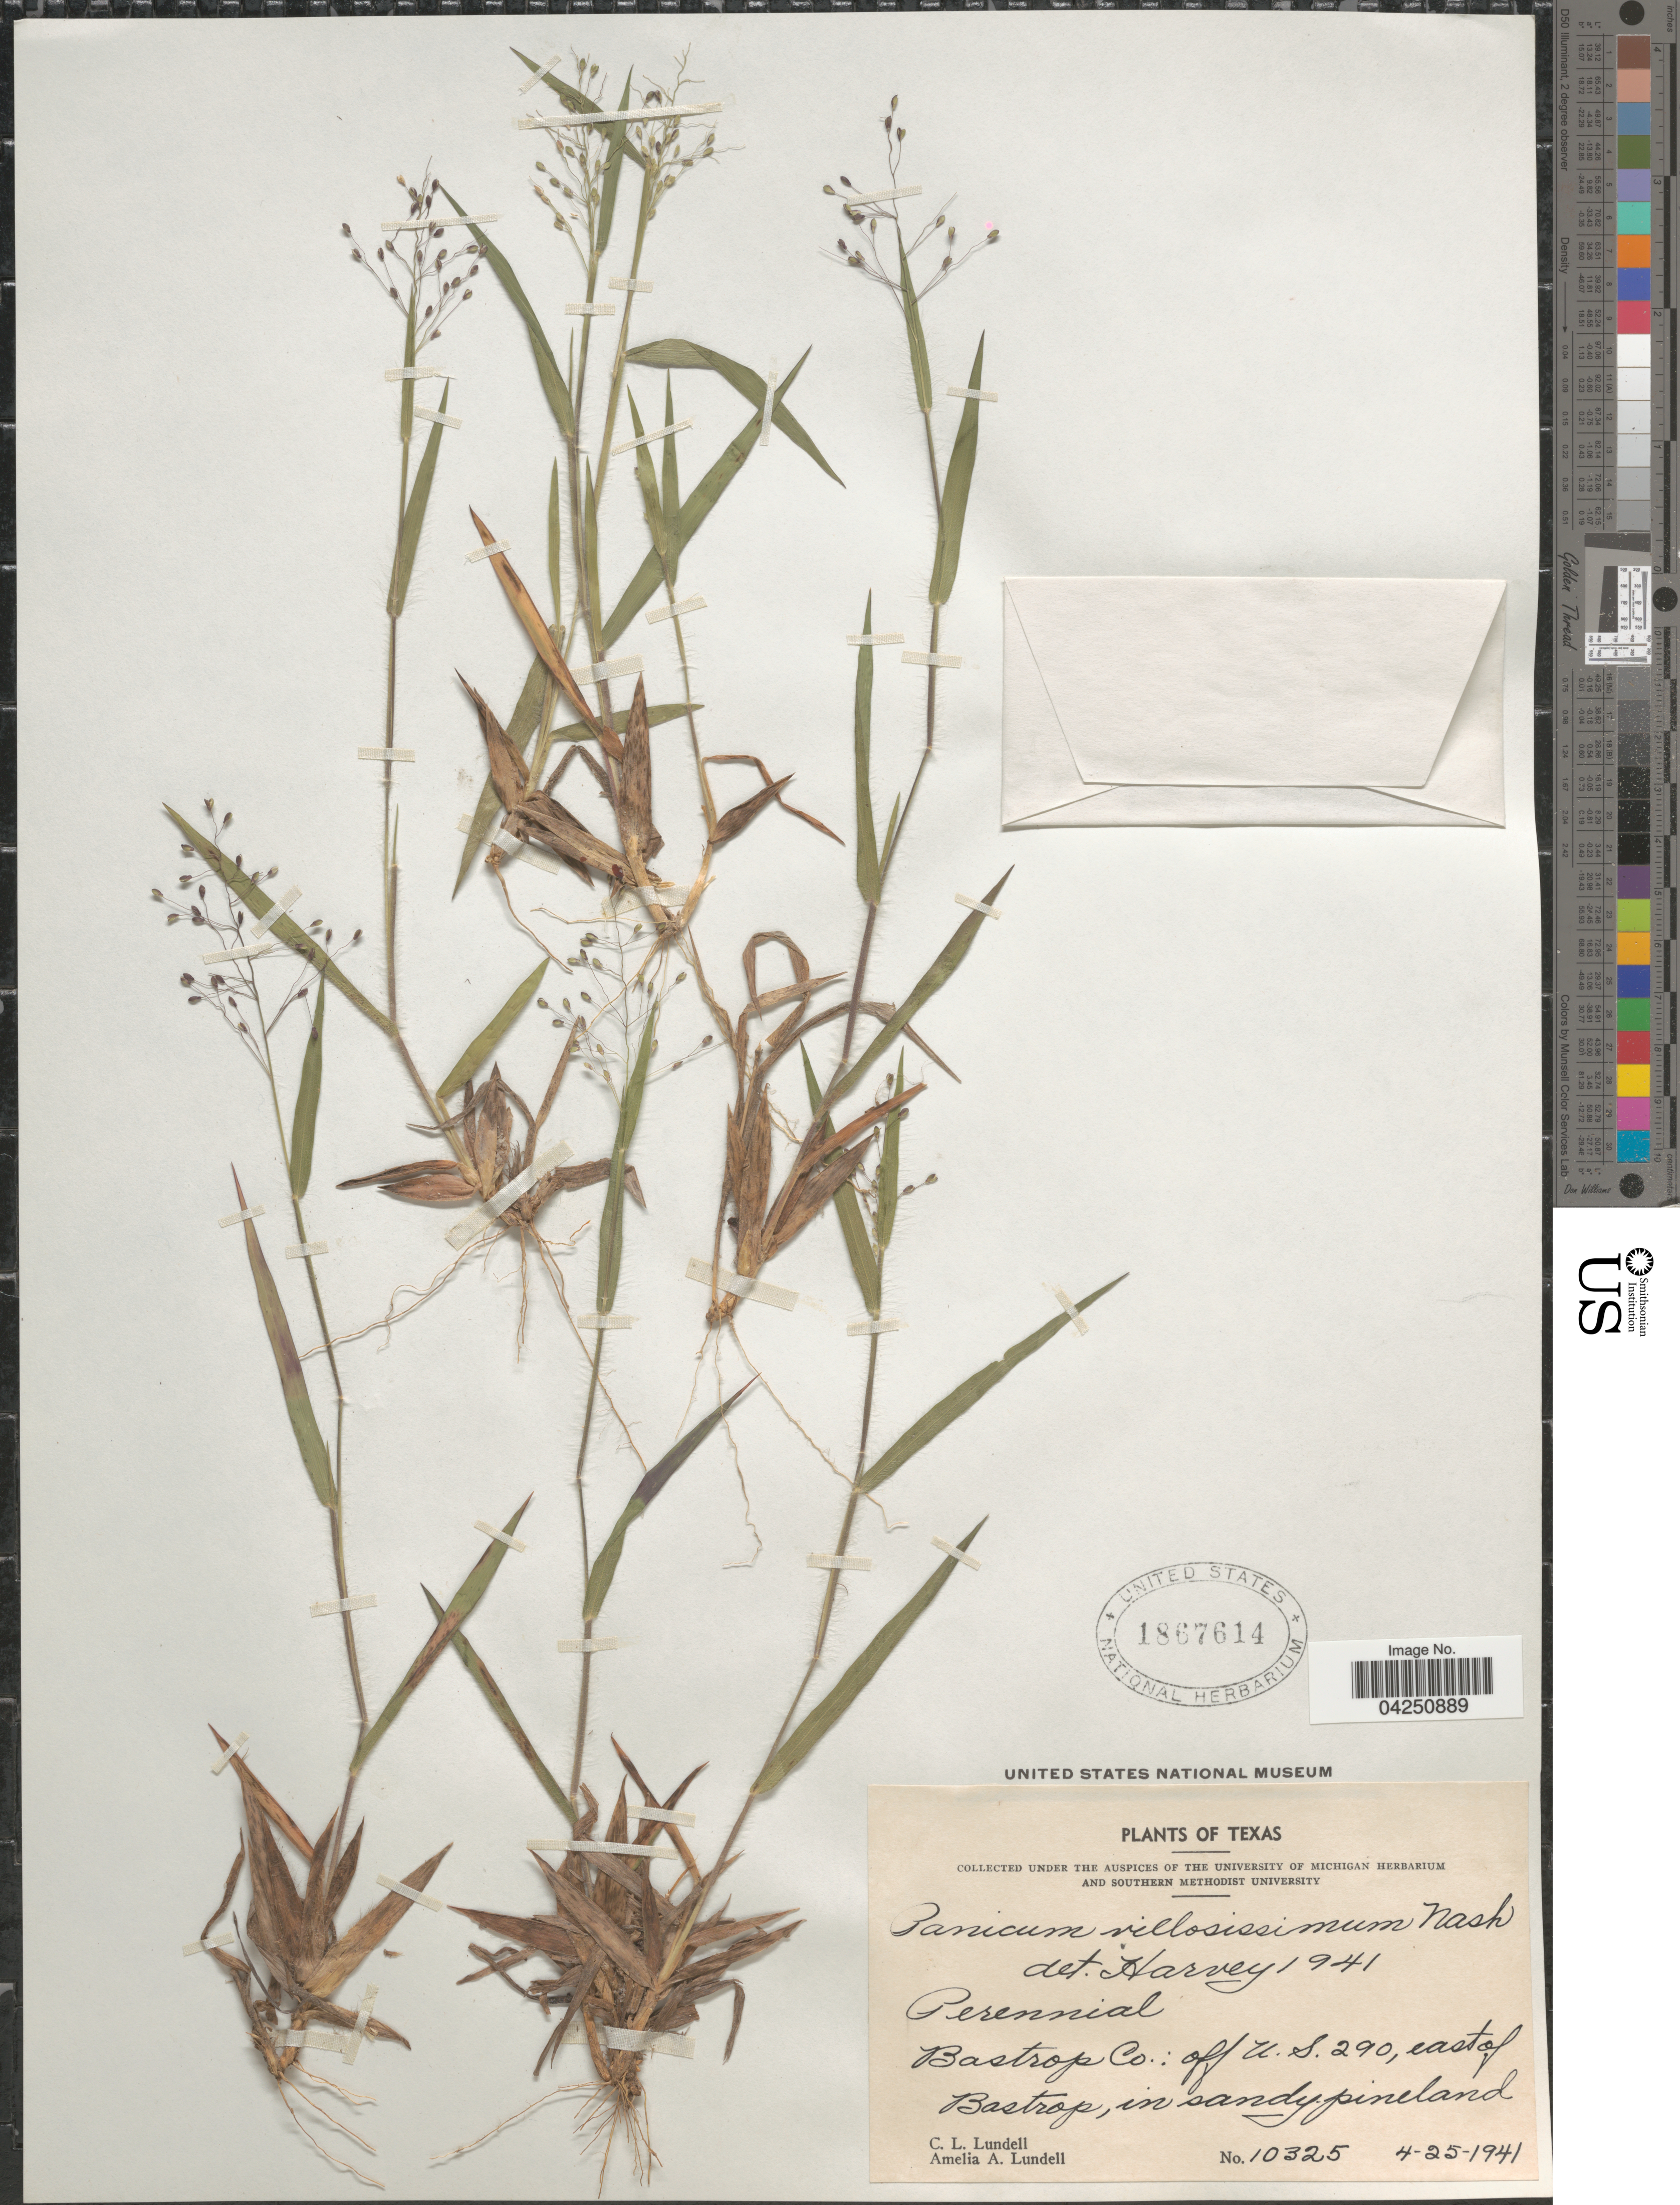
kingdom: Plantae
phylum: Tracheophyta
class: Liliopsida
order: Poales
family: Poaceae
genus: Dichanthelium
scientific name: Dichanthelium acuminatum var. acuminatum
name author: (Sw.) Gould & C.A. Clark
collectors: C. L. Lundell & A. A. Lundell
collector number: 10325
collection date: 1942-04-25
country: United States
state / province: Texas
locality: Bastrop Co.: off U.S. 290, east of Bastrop, in sandy pineland.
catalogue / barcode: US 1867614